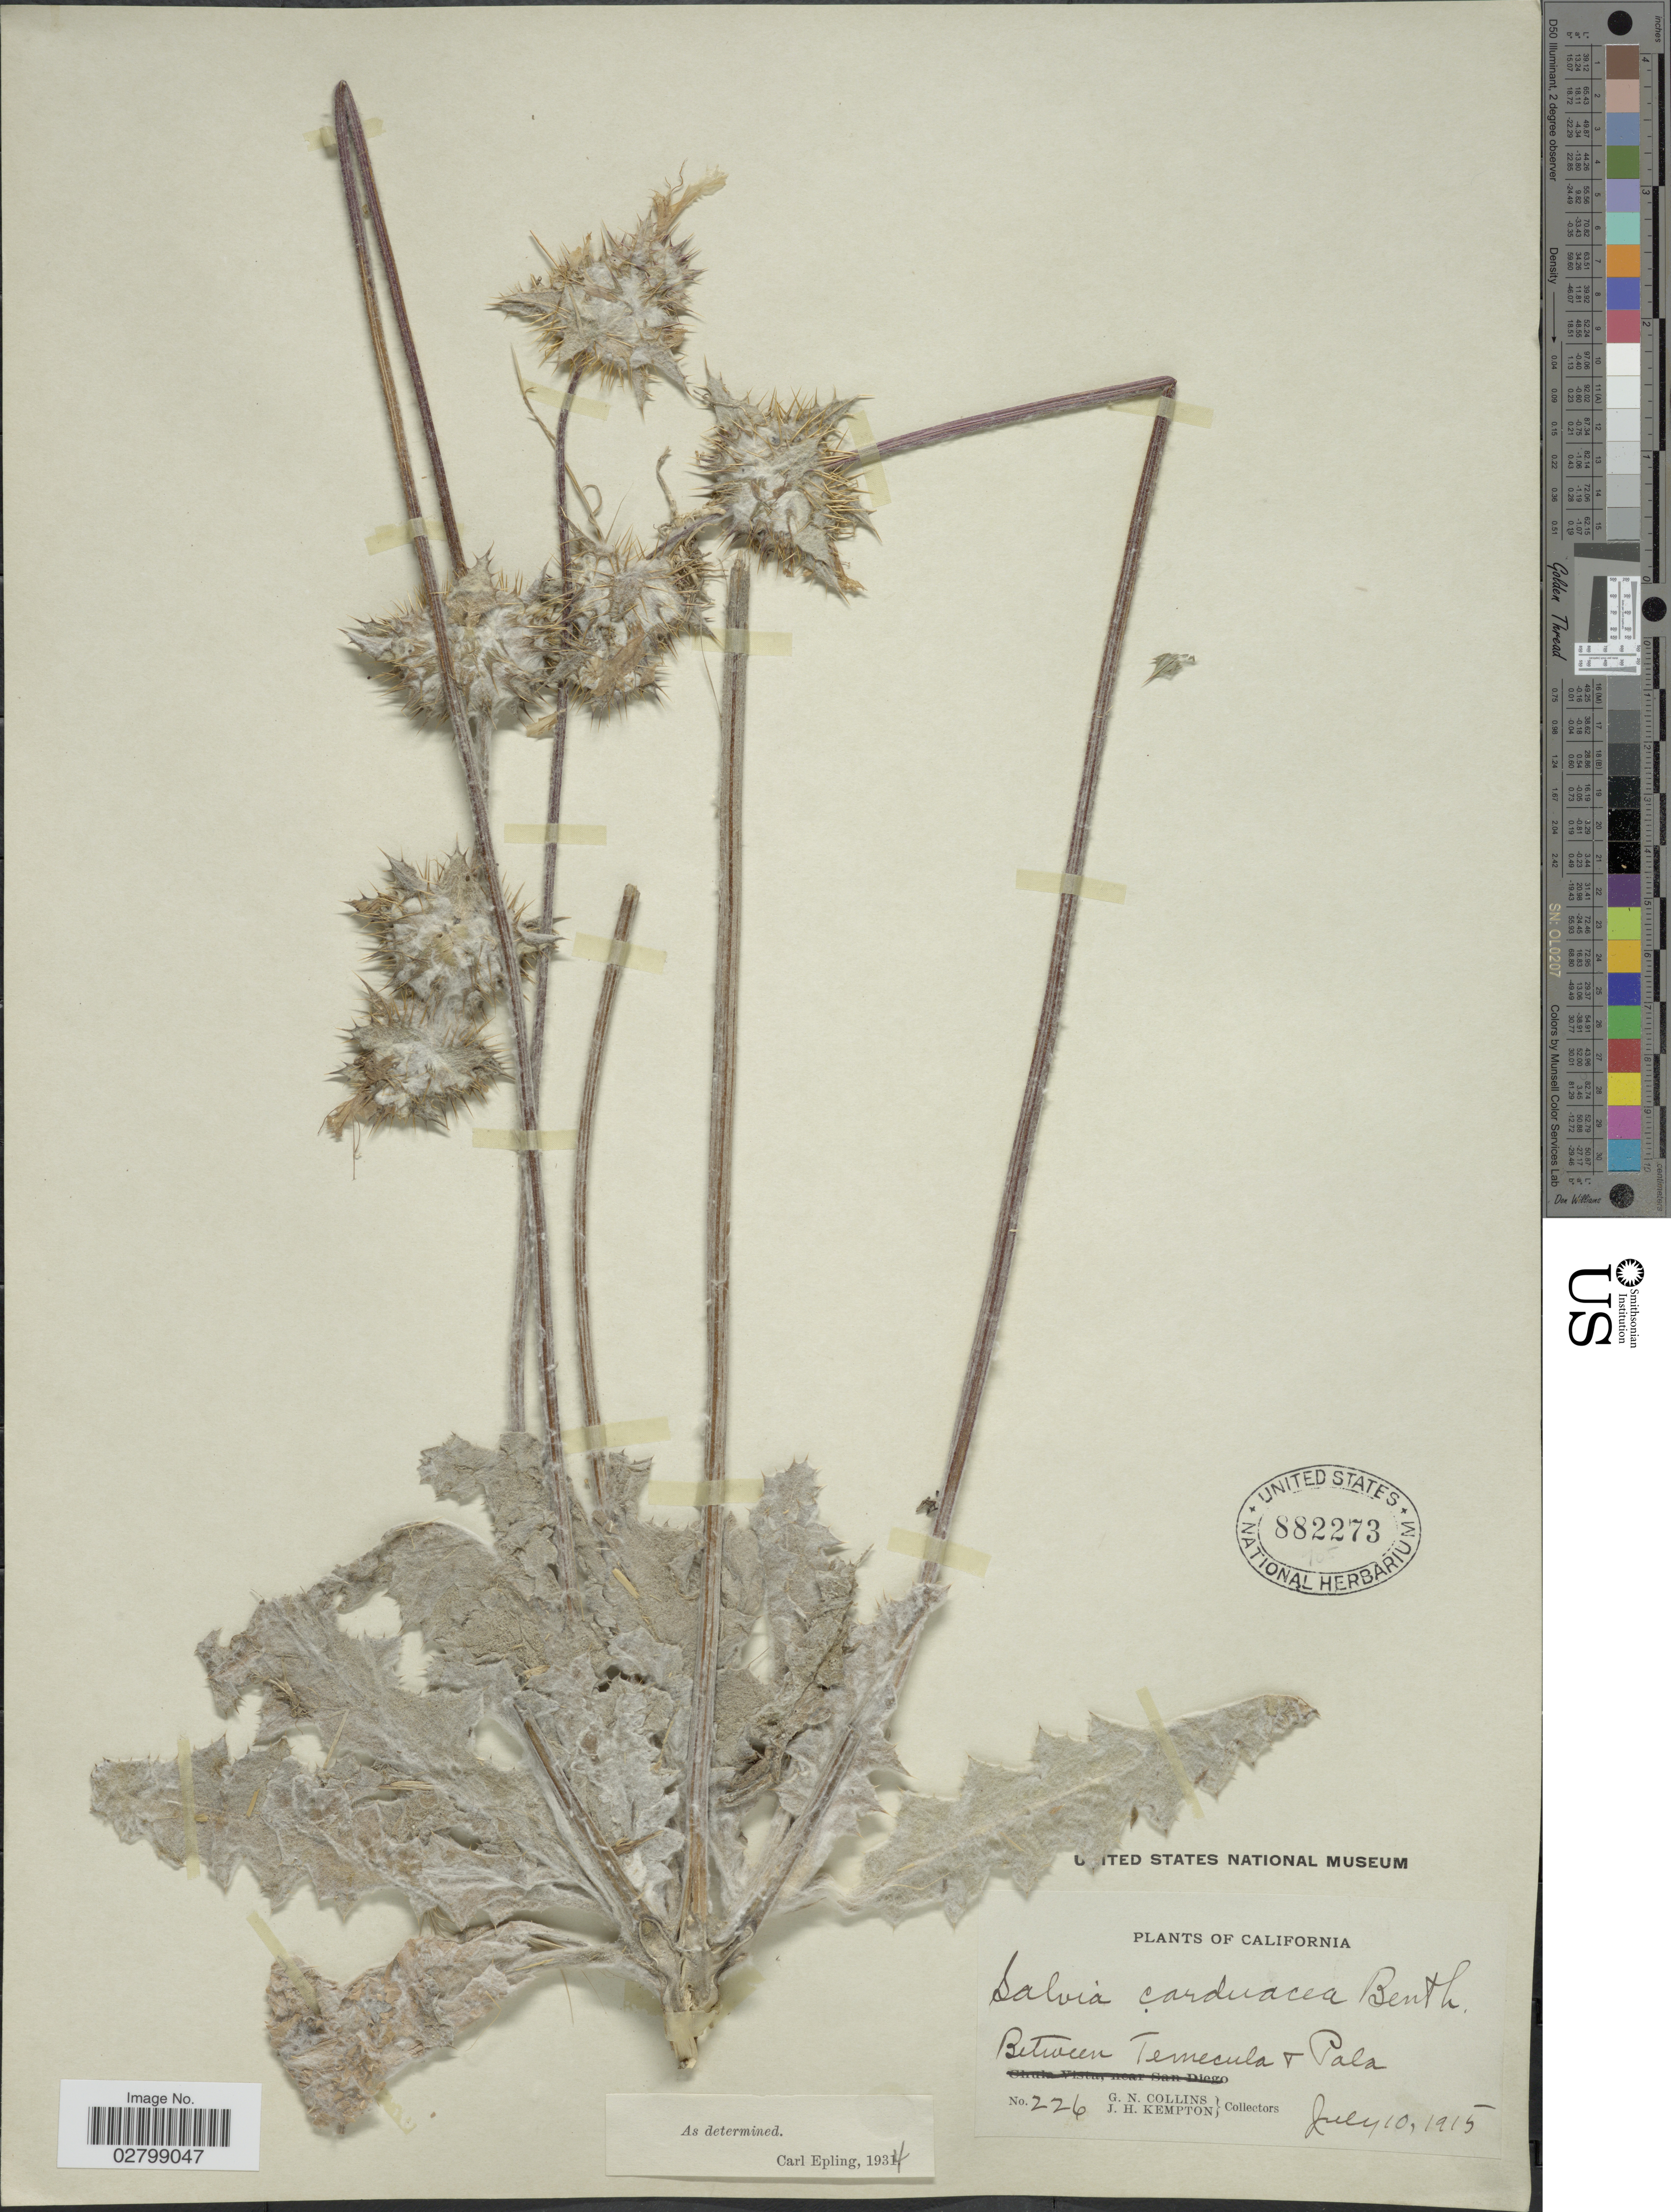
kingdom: Plantae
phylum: Tracheophyta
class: Magnoliopsida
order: Lamiales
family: Lamiaceae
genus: Salvia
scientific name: Salvia carduacea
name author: Benth.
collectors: G. Collins & J. H. Kempton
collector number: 226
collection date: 1915-07-10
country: United States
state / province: California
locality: Between Temecula + Pala.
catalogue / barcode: US 882273